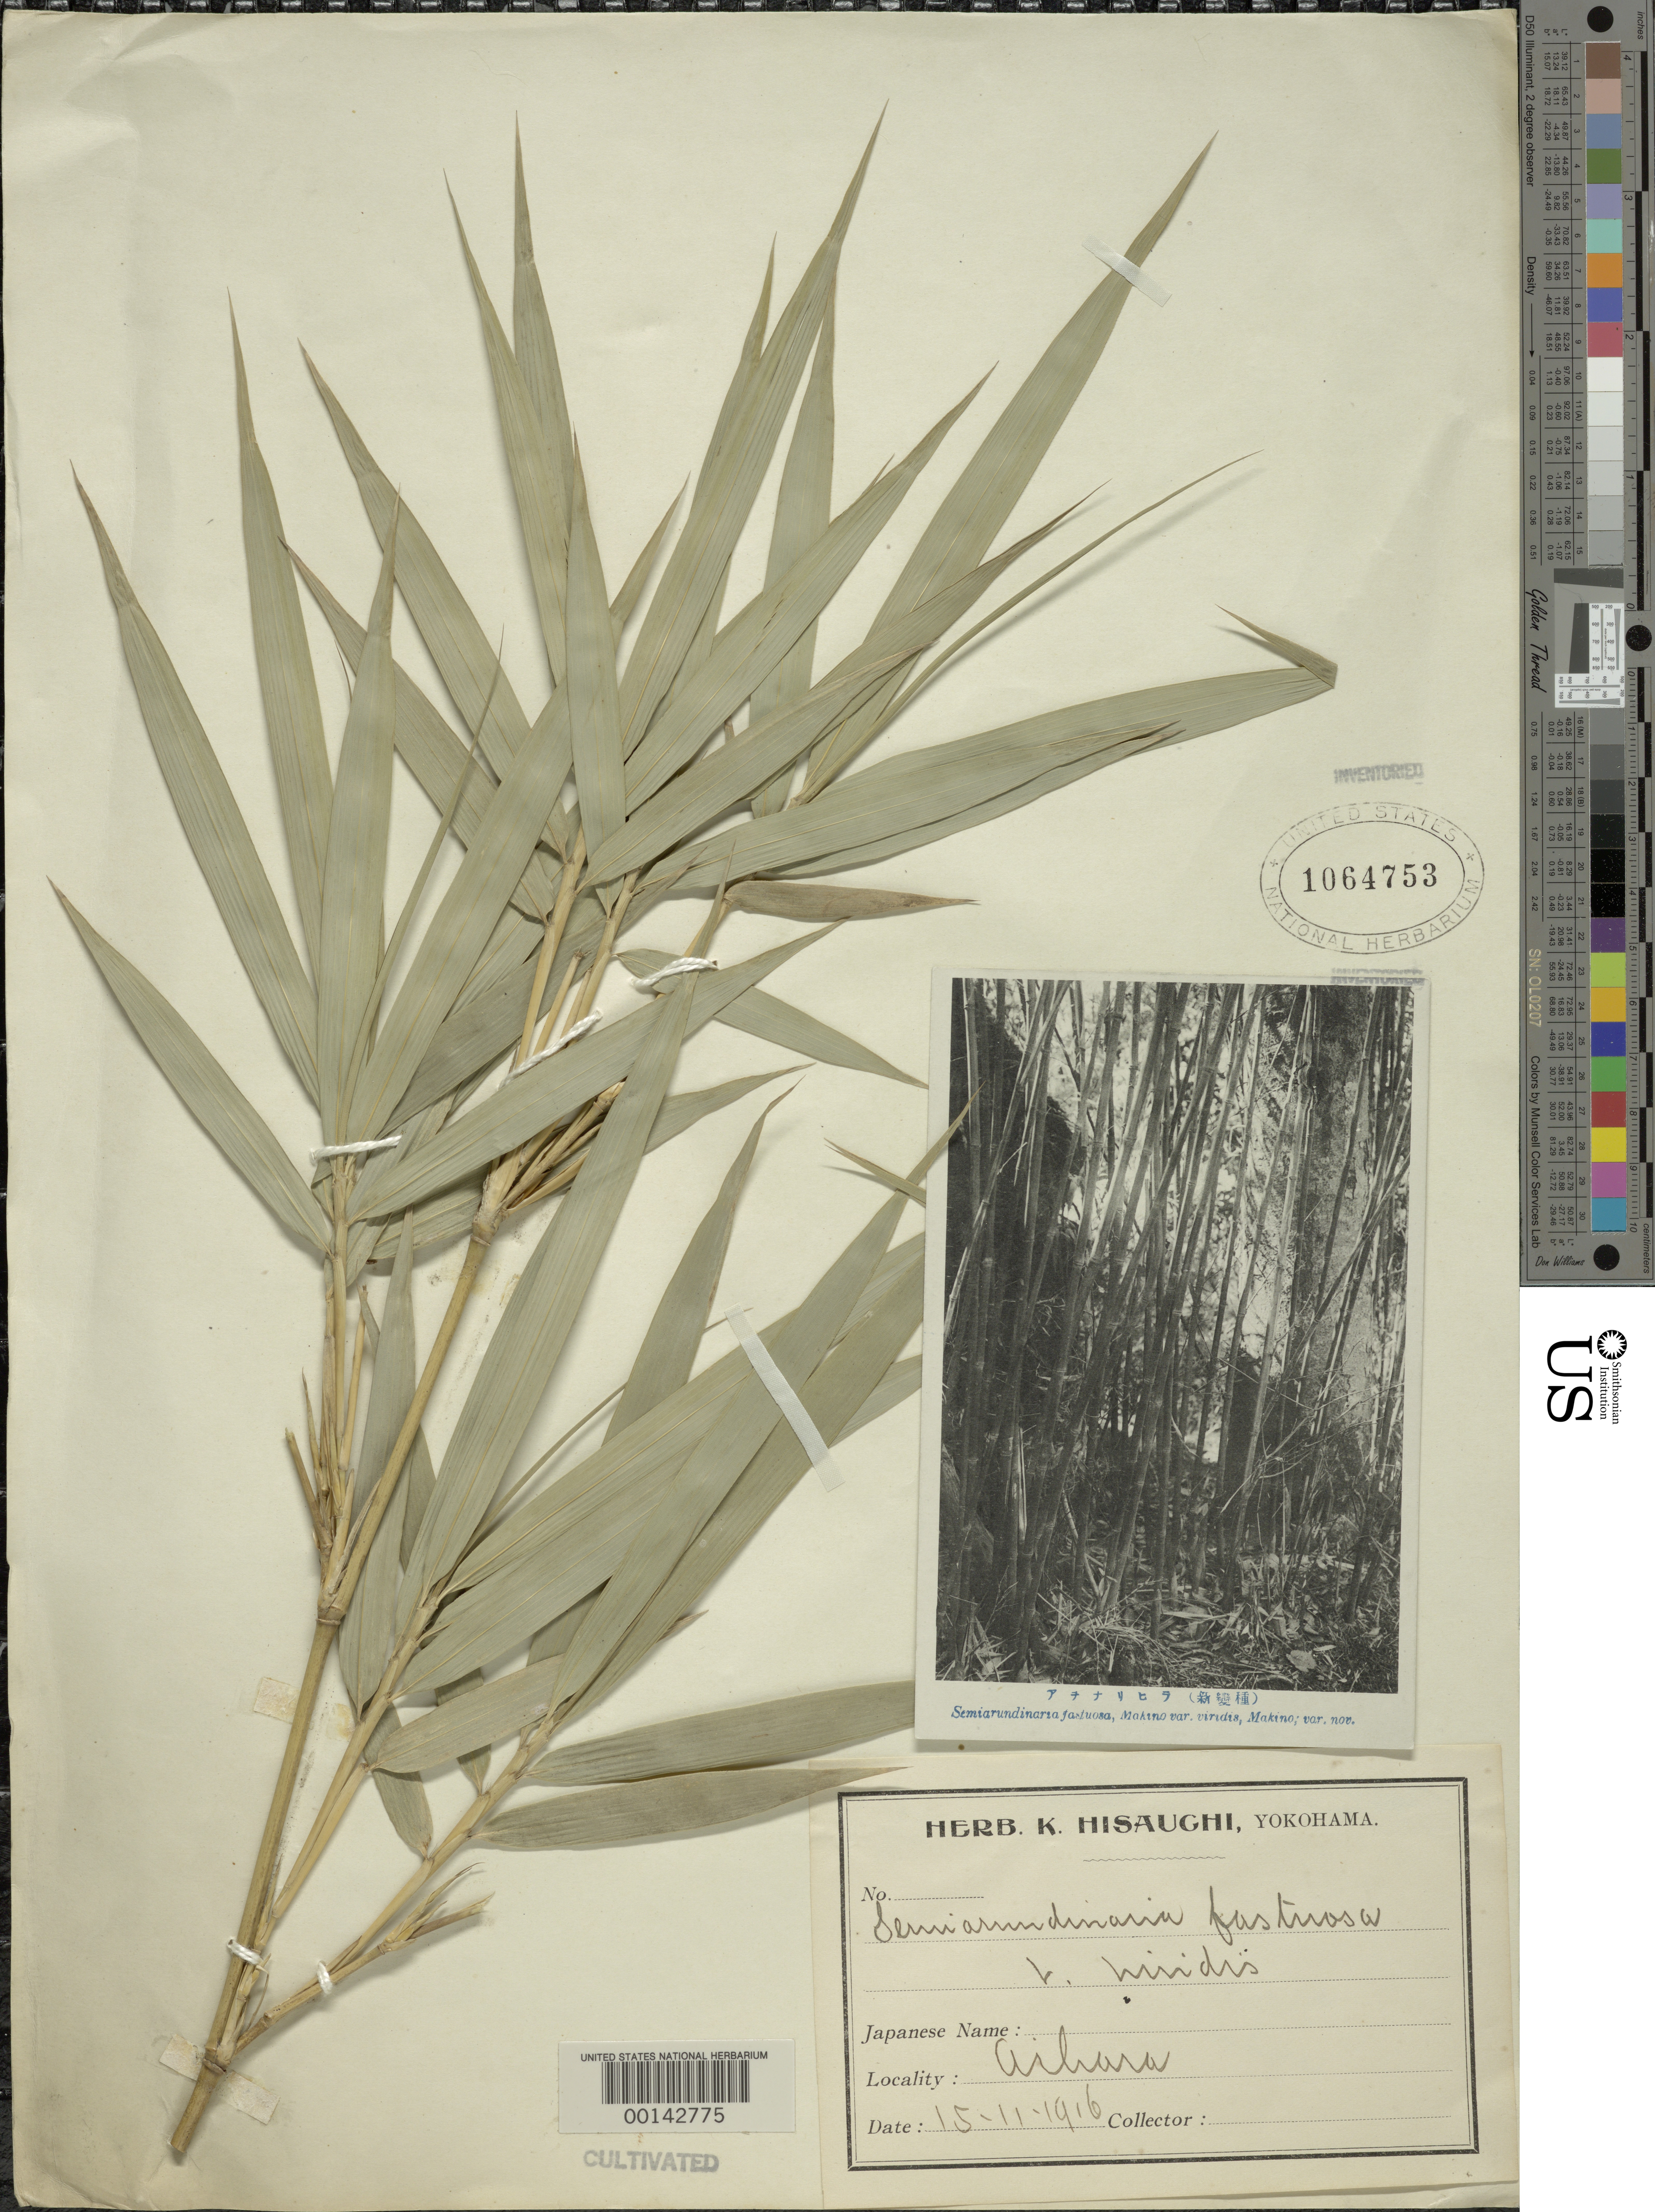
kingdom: Plantae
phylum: Tracheophyta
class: Liliopsida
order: Poales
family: Poaceae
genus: Semiarundinaria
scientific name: Semiarundinaria fastuosa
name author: Makino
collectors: K. Hisauchi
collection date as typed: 15 Nov 1916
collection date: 1916-11-15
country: Japan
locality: Aihara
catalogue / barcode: US 1064753